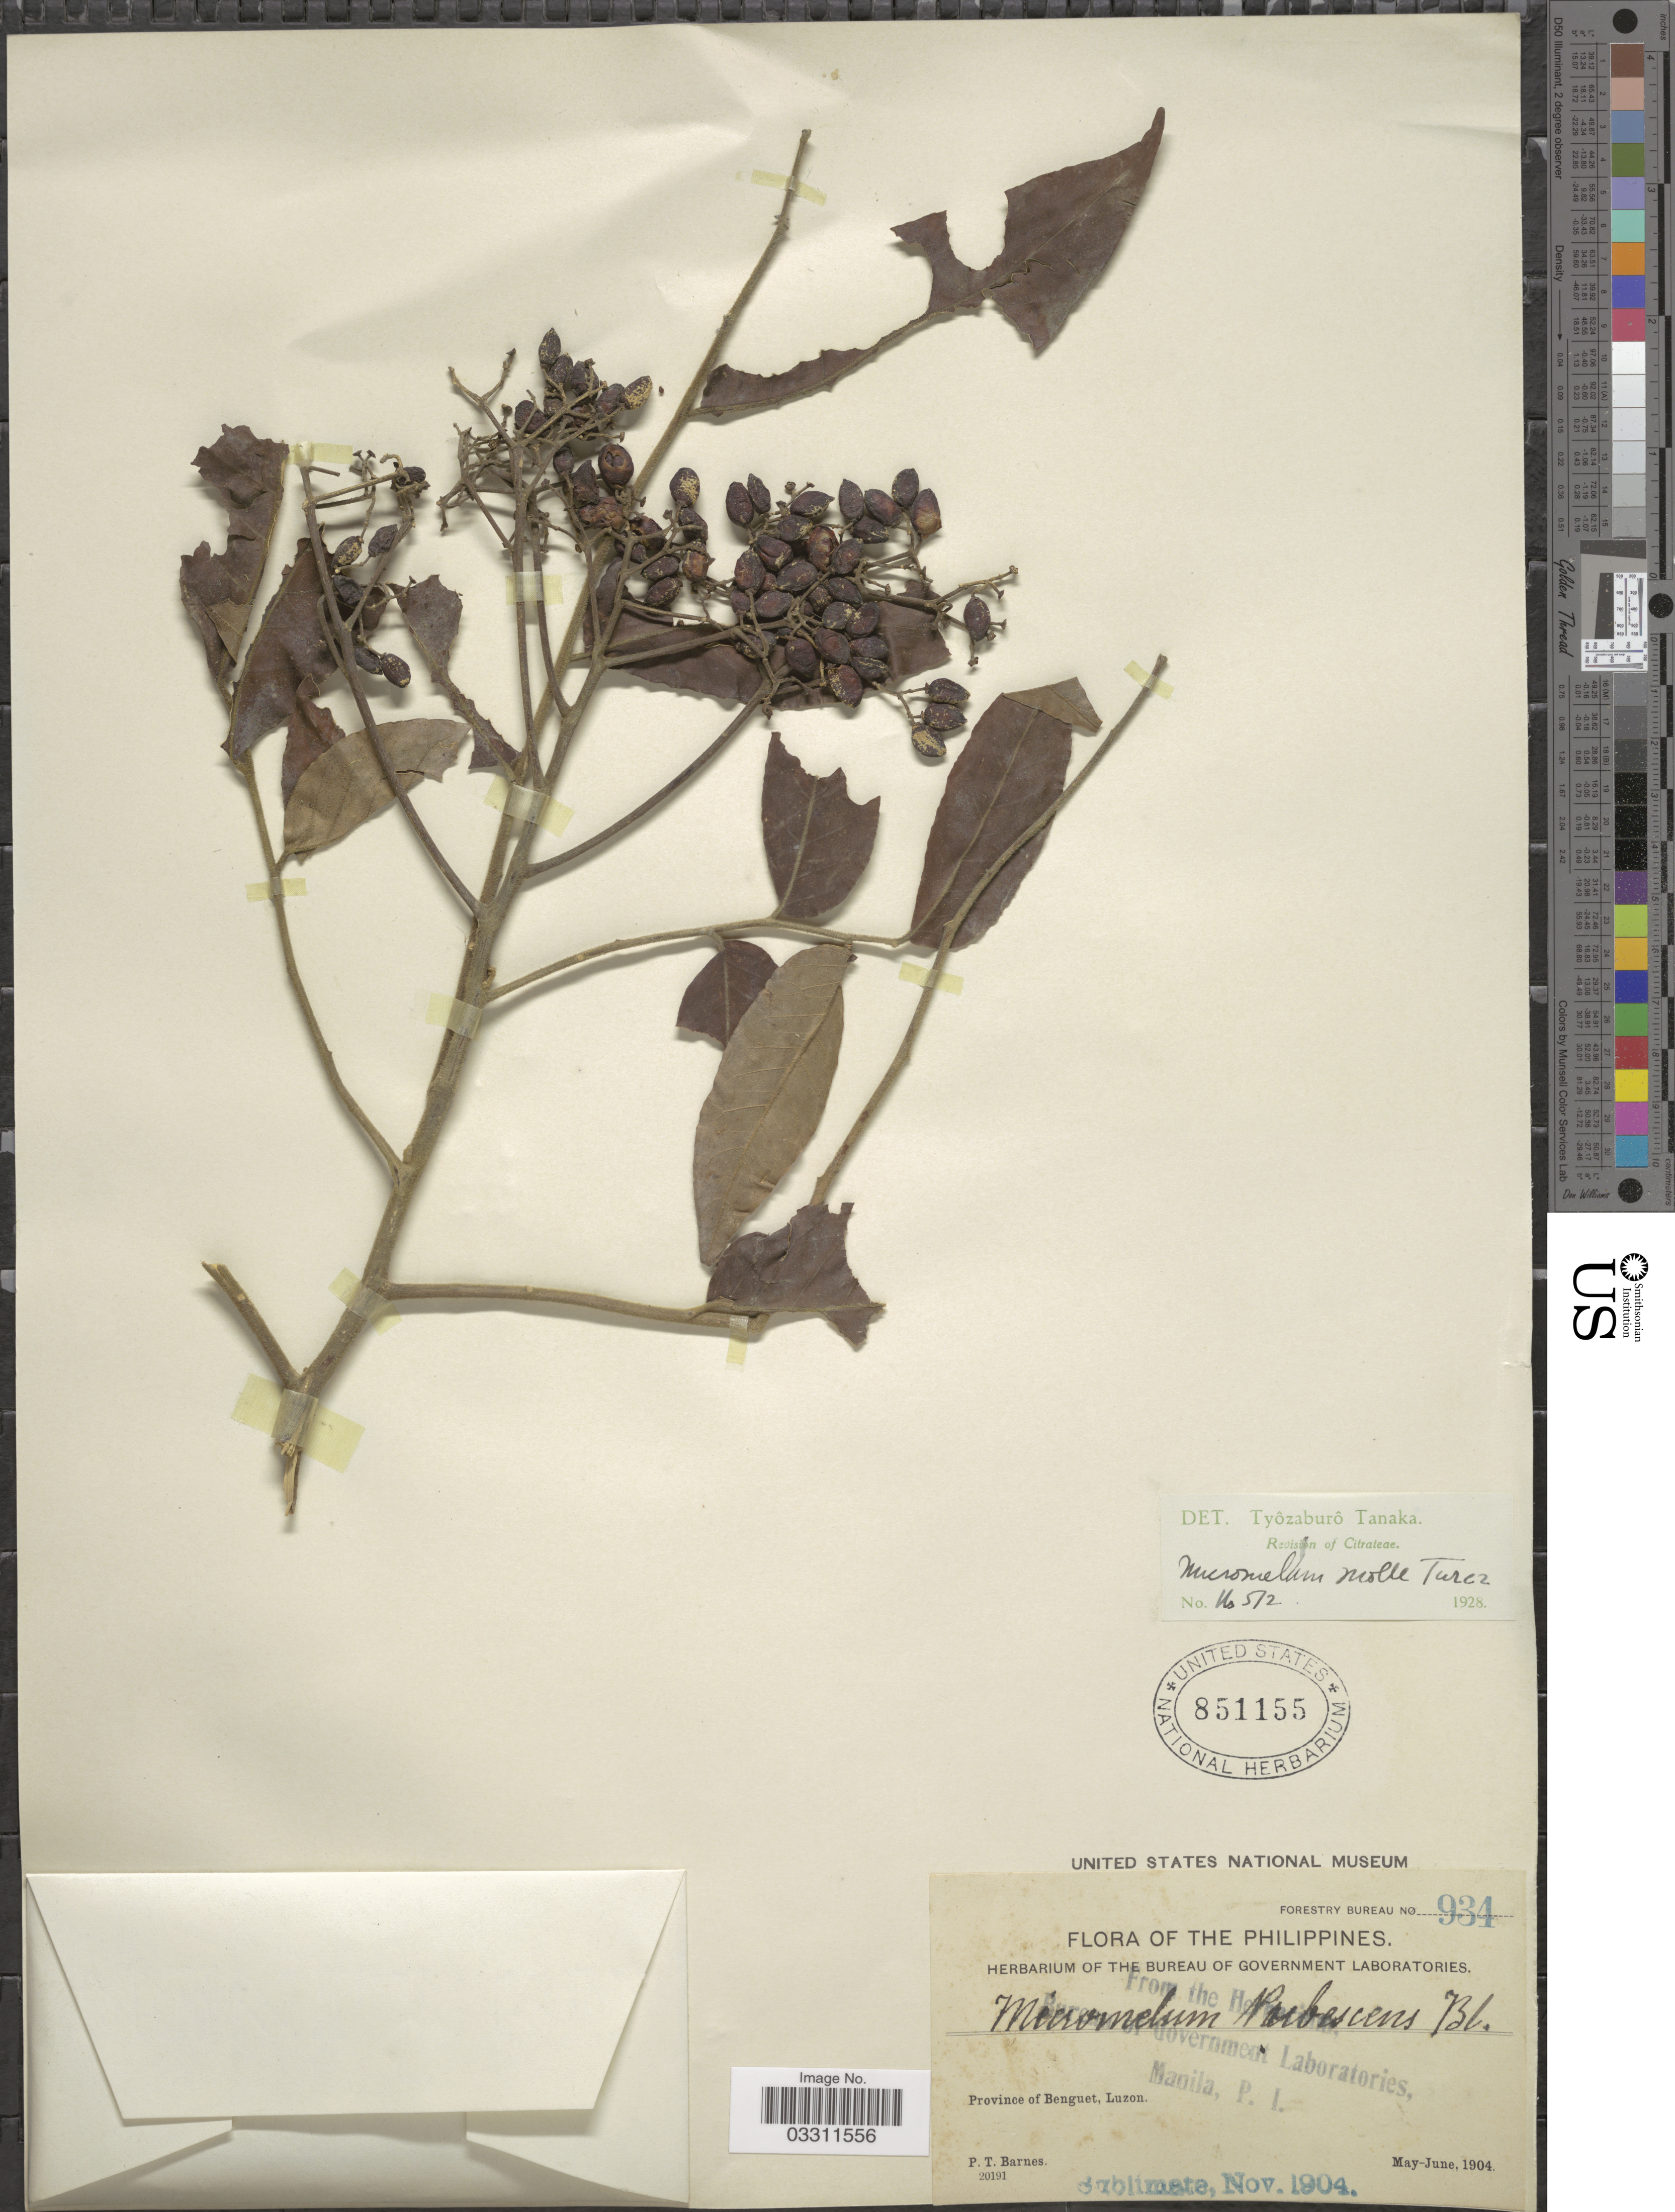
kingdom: Plantae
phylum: Tracheophyta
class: Magnoliopsida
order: Sapindales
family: Rutaceae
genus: Micromelum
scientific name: Micromelum molle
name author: Turcz.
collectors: P. Barnes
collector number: Forestry Bureau 934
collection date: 1904-05/1904-06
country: Philippines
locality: Province of Benguet, Luzon.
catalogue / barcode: US 851155